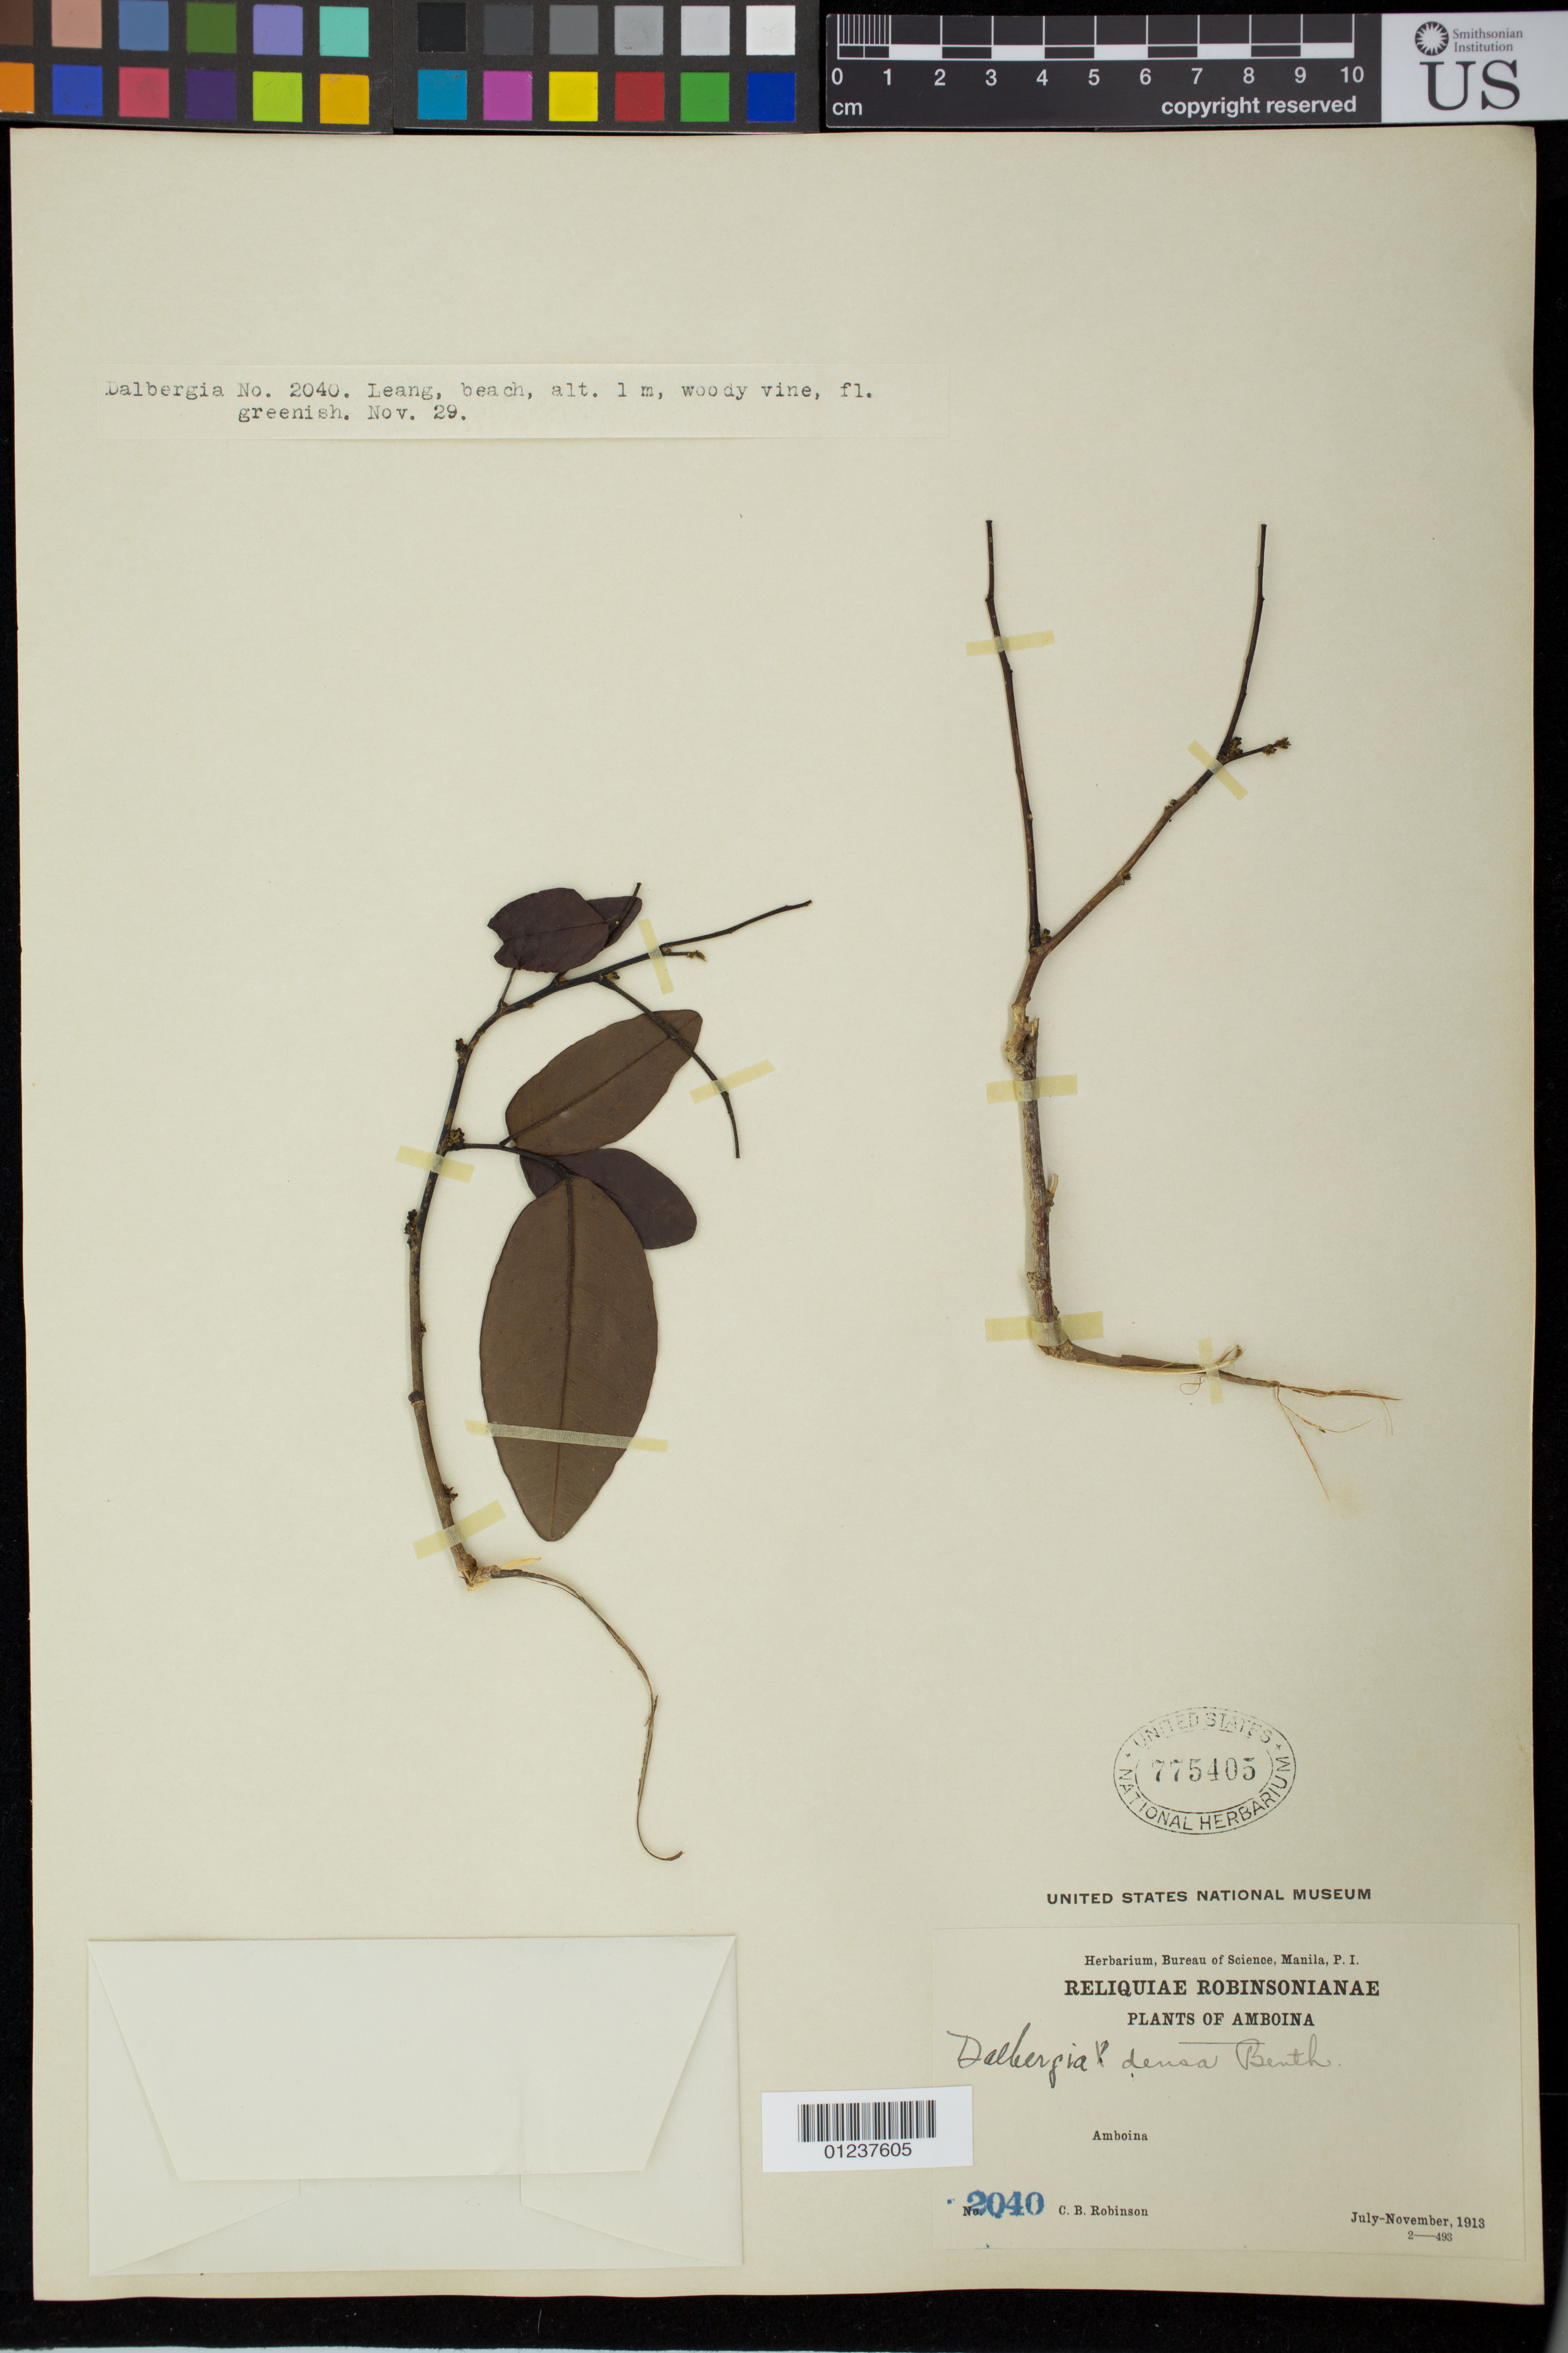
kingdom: Plantae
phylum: Tracheophyta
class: Magnoliopsida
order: Fabales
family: Fabaceae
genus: Dalbergia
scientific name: Dalbergia densa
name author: Benth.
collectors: C. Robinson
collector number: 2040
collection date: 1913-07/1913-11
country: Indonesia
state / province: Maluku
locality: Amboina. Leang, beach.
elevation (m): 1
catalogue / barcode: US 775405